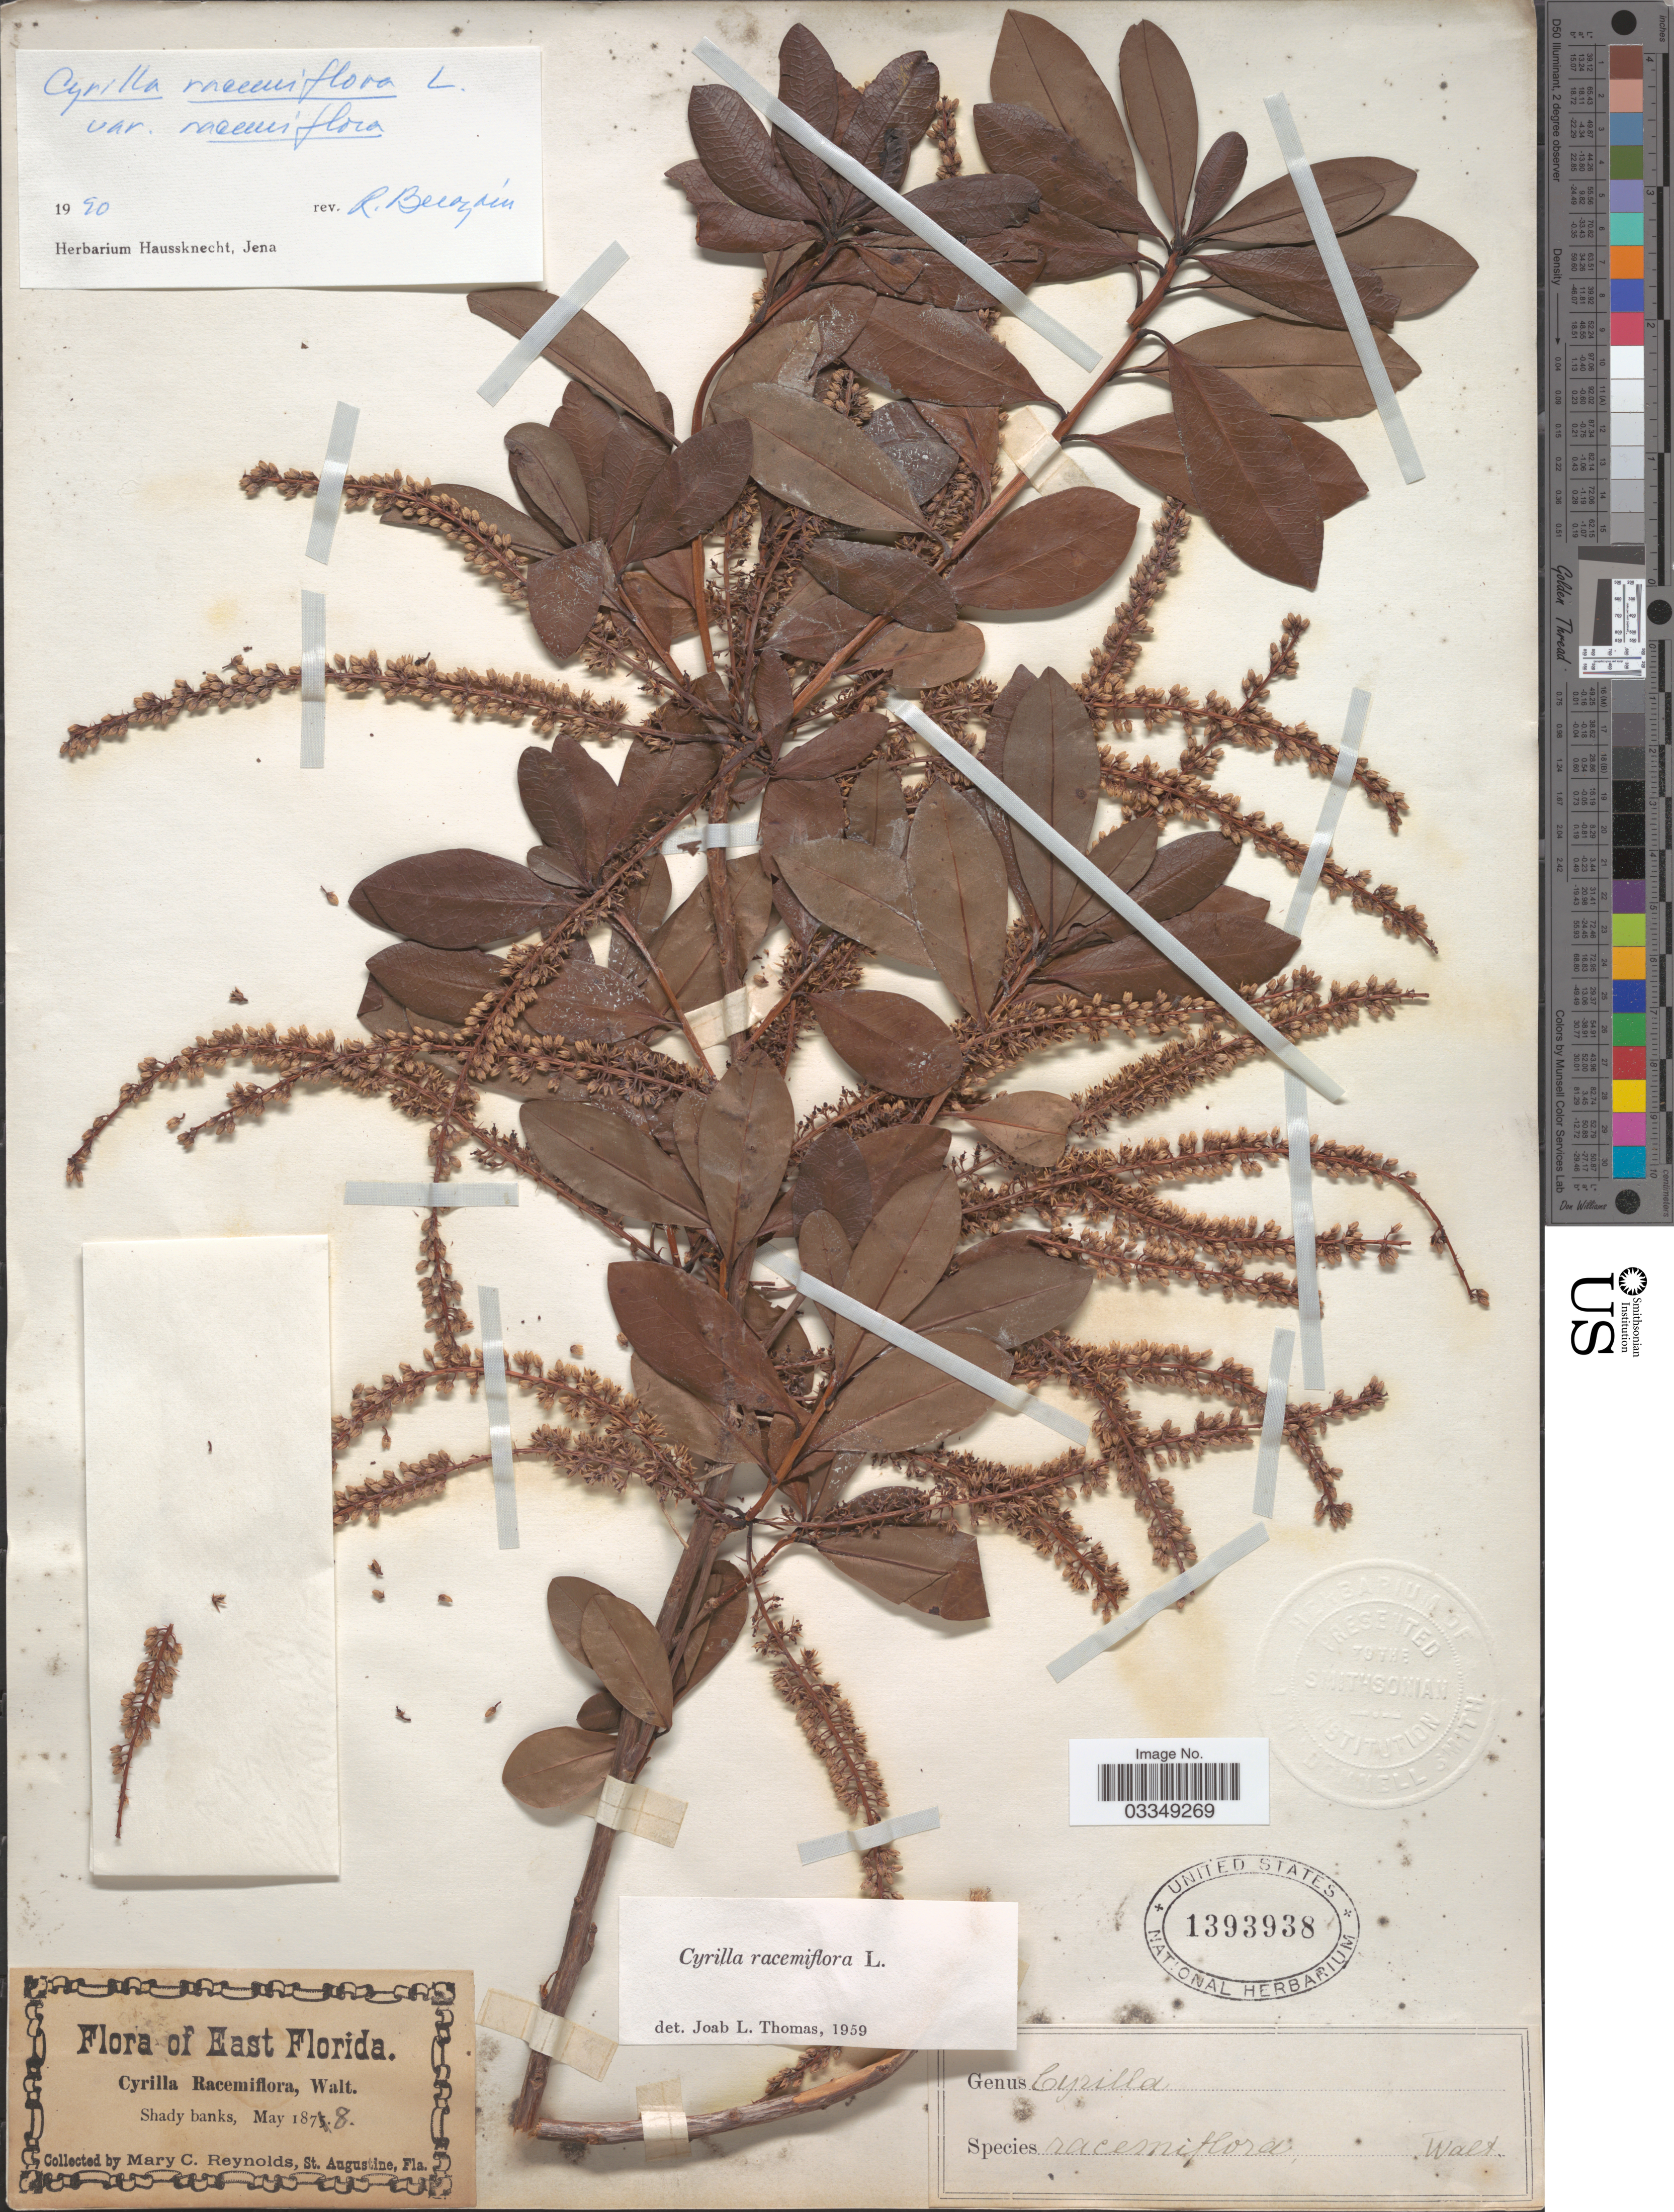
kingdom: Plantae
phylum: Tracheophyta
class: Magnoliopsida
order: Ericales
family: Cyrillaceae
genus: Cyrilla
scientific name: Cyrilla racemiflora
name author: L.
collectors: M. Reynolds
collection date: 1878-05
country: United States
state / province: Florida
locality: East Florida.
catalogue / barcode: US 1393938